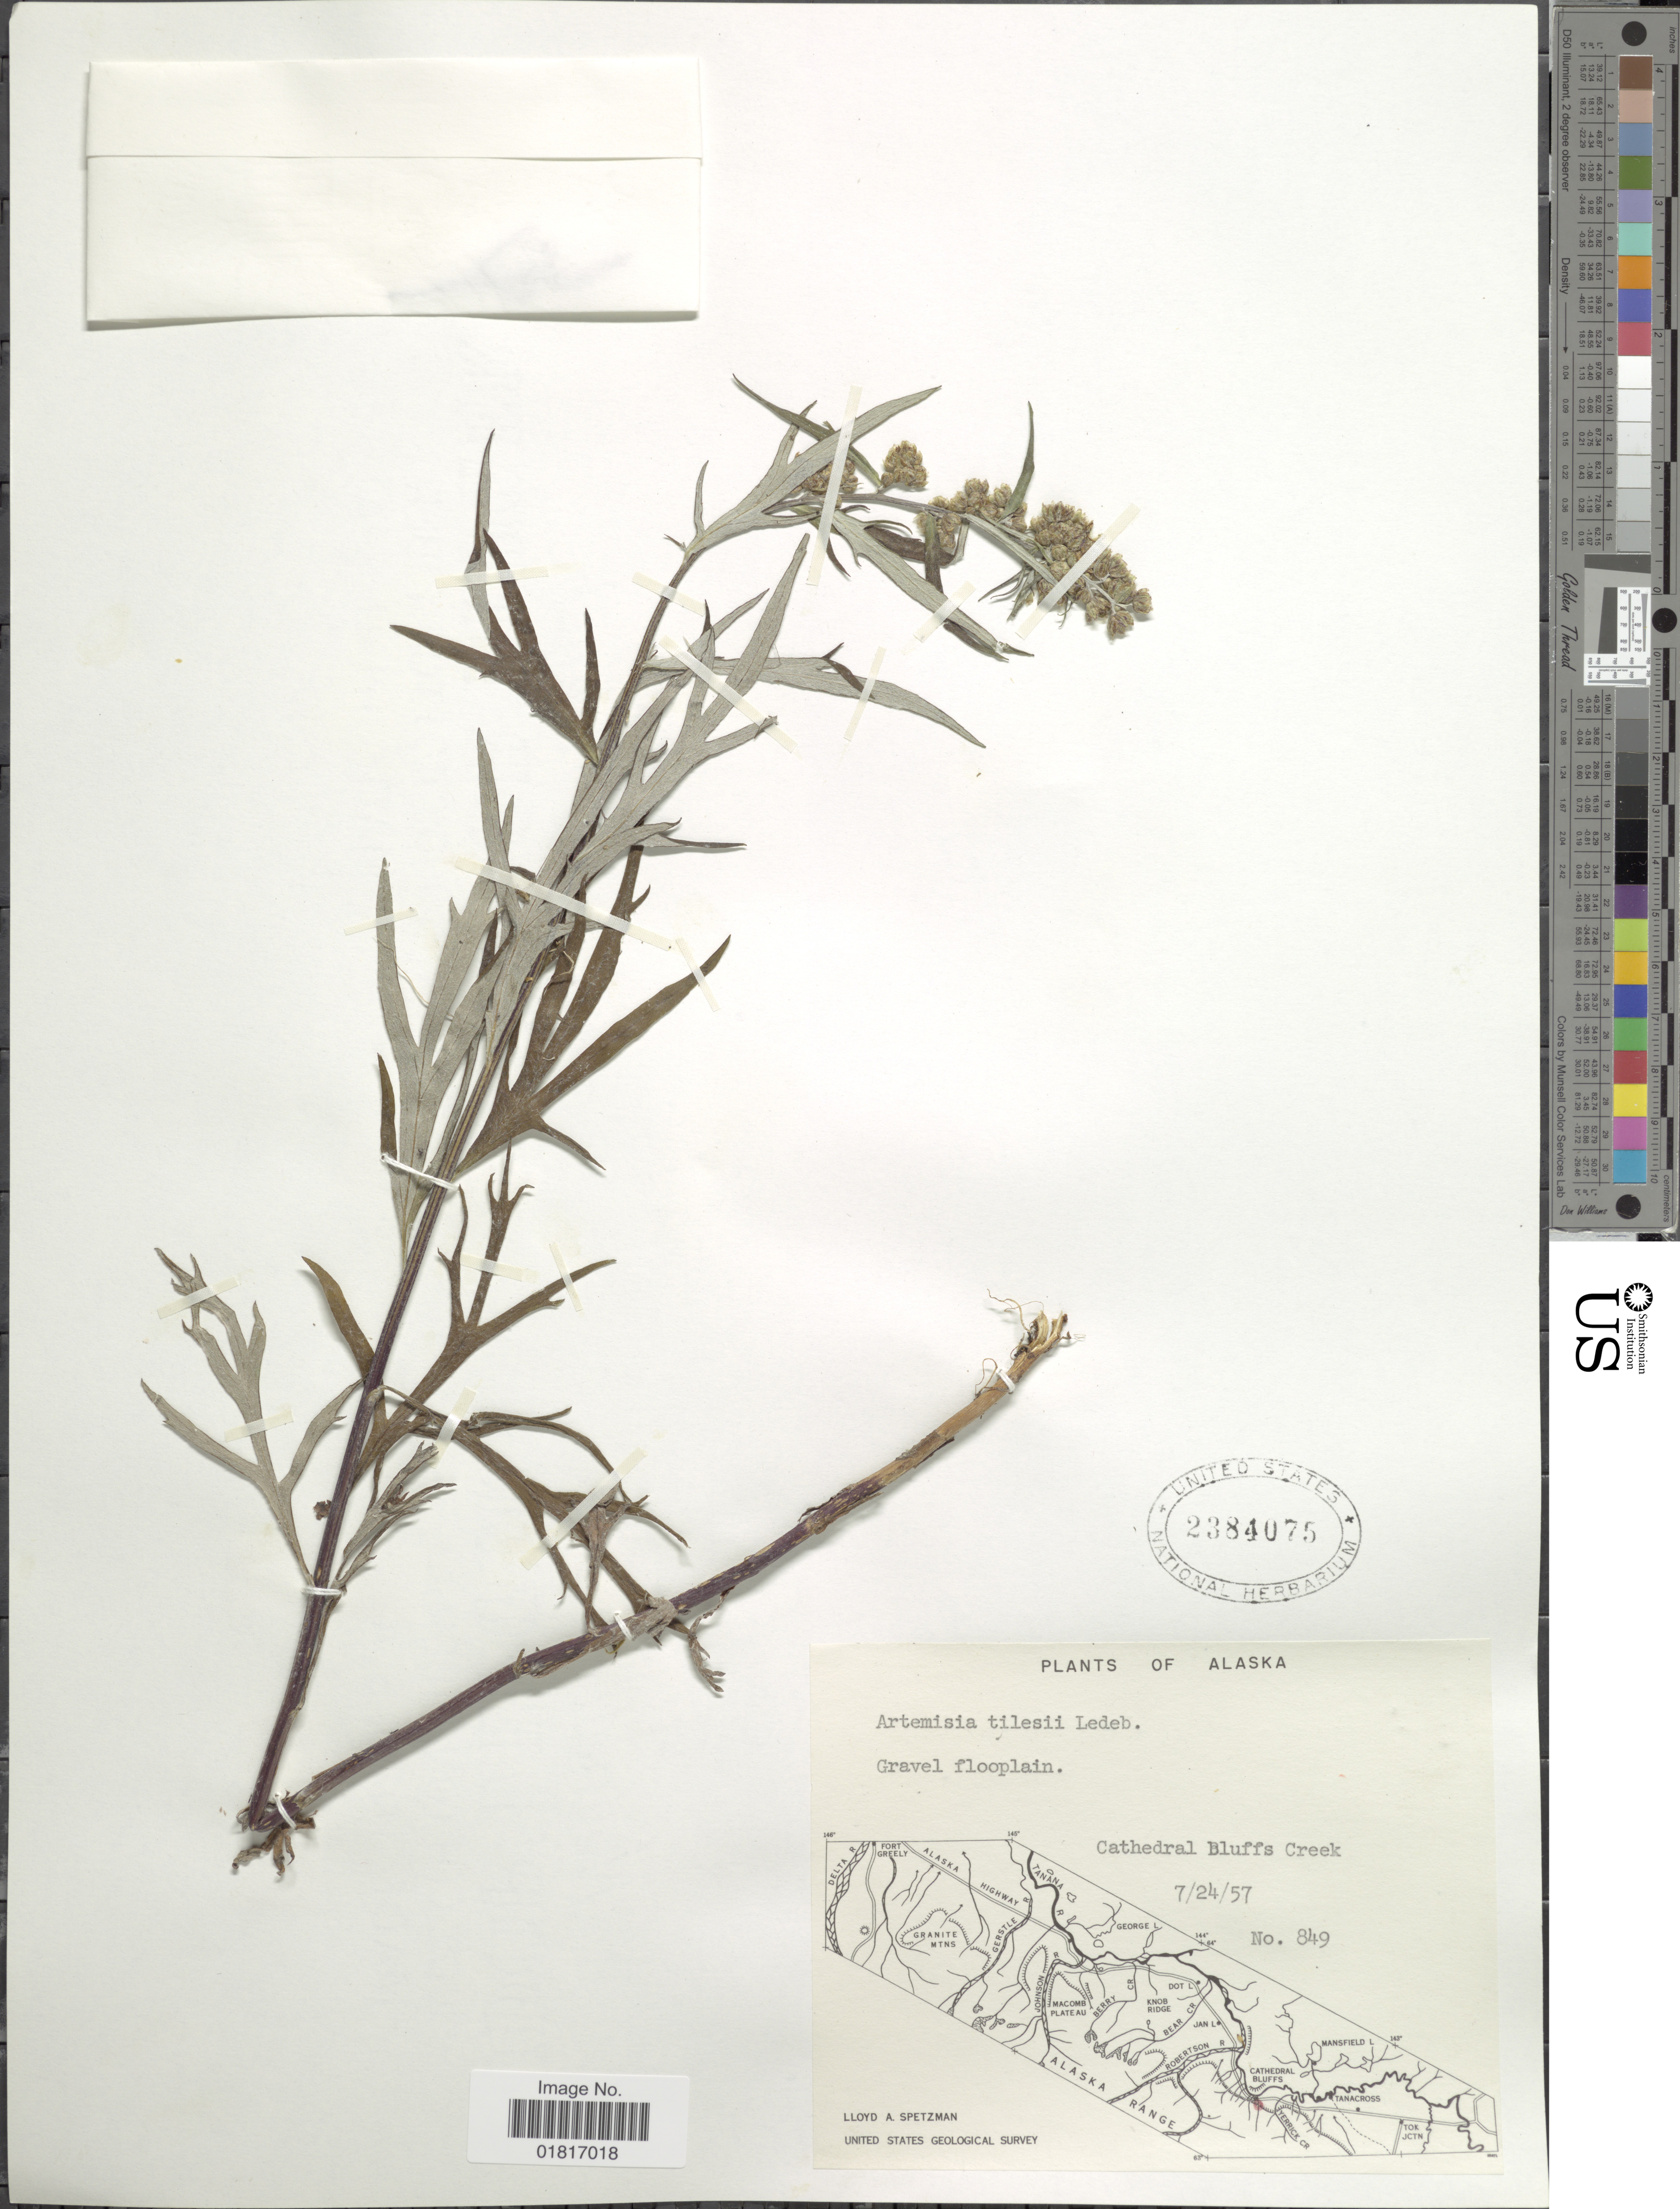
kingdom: Plantae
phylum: Tracheophyta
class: Magnoliopsida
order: Asterales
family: Asteraceae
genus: Artemisia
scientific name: Artemisia tilesii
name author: Ledeb.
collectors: L. Spetzman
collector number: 849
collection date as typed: Transcribed d/m/y: 24/7/57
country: United States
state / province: Alaska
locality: Gravel floodplain, Cathedral Bluffs Creek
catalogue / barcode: US 2384075